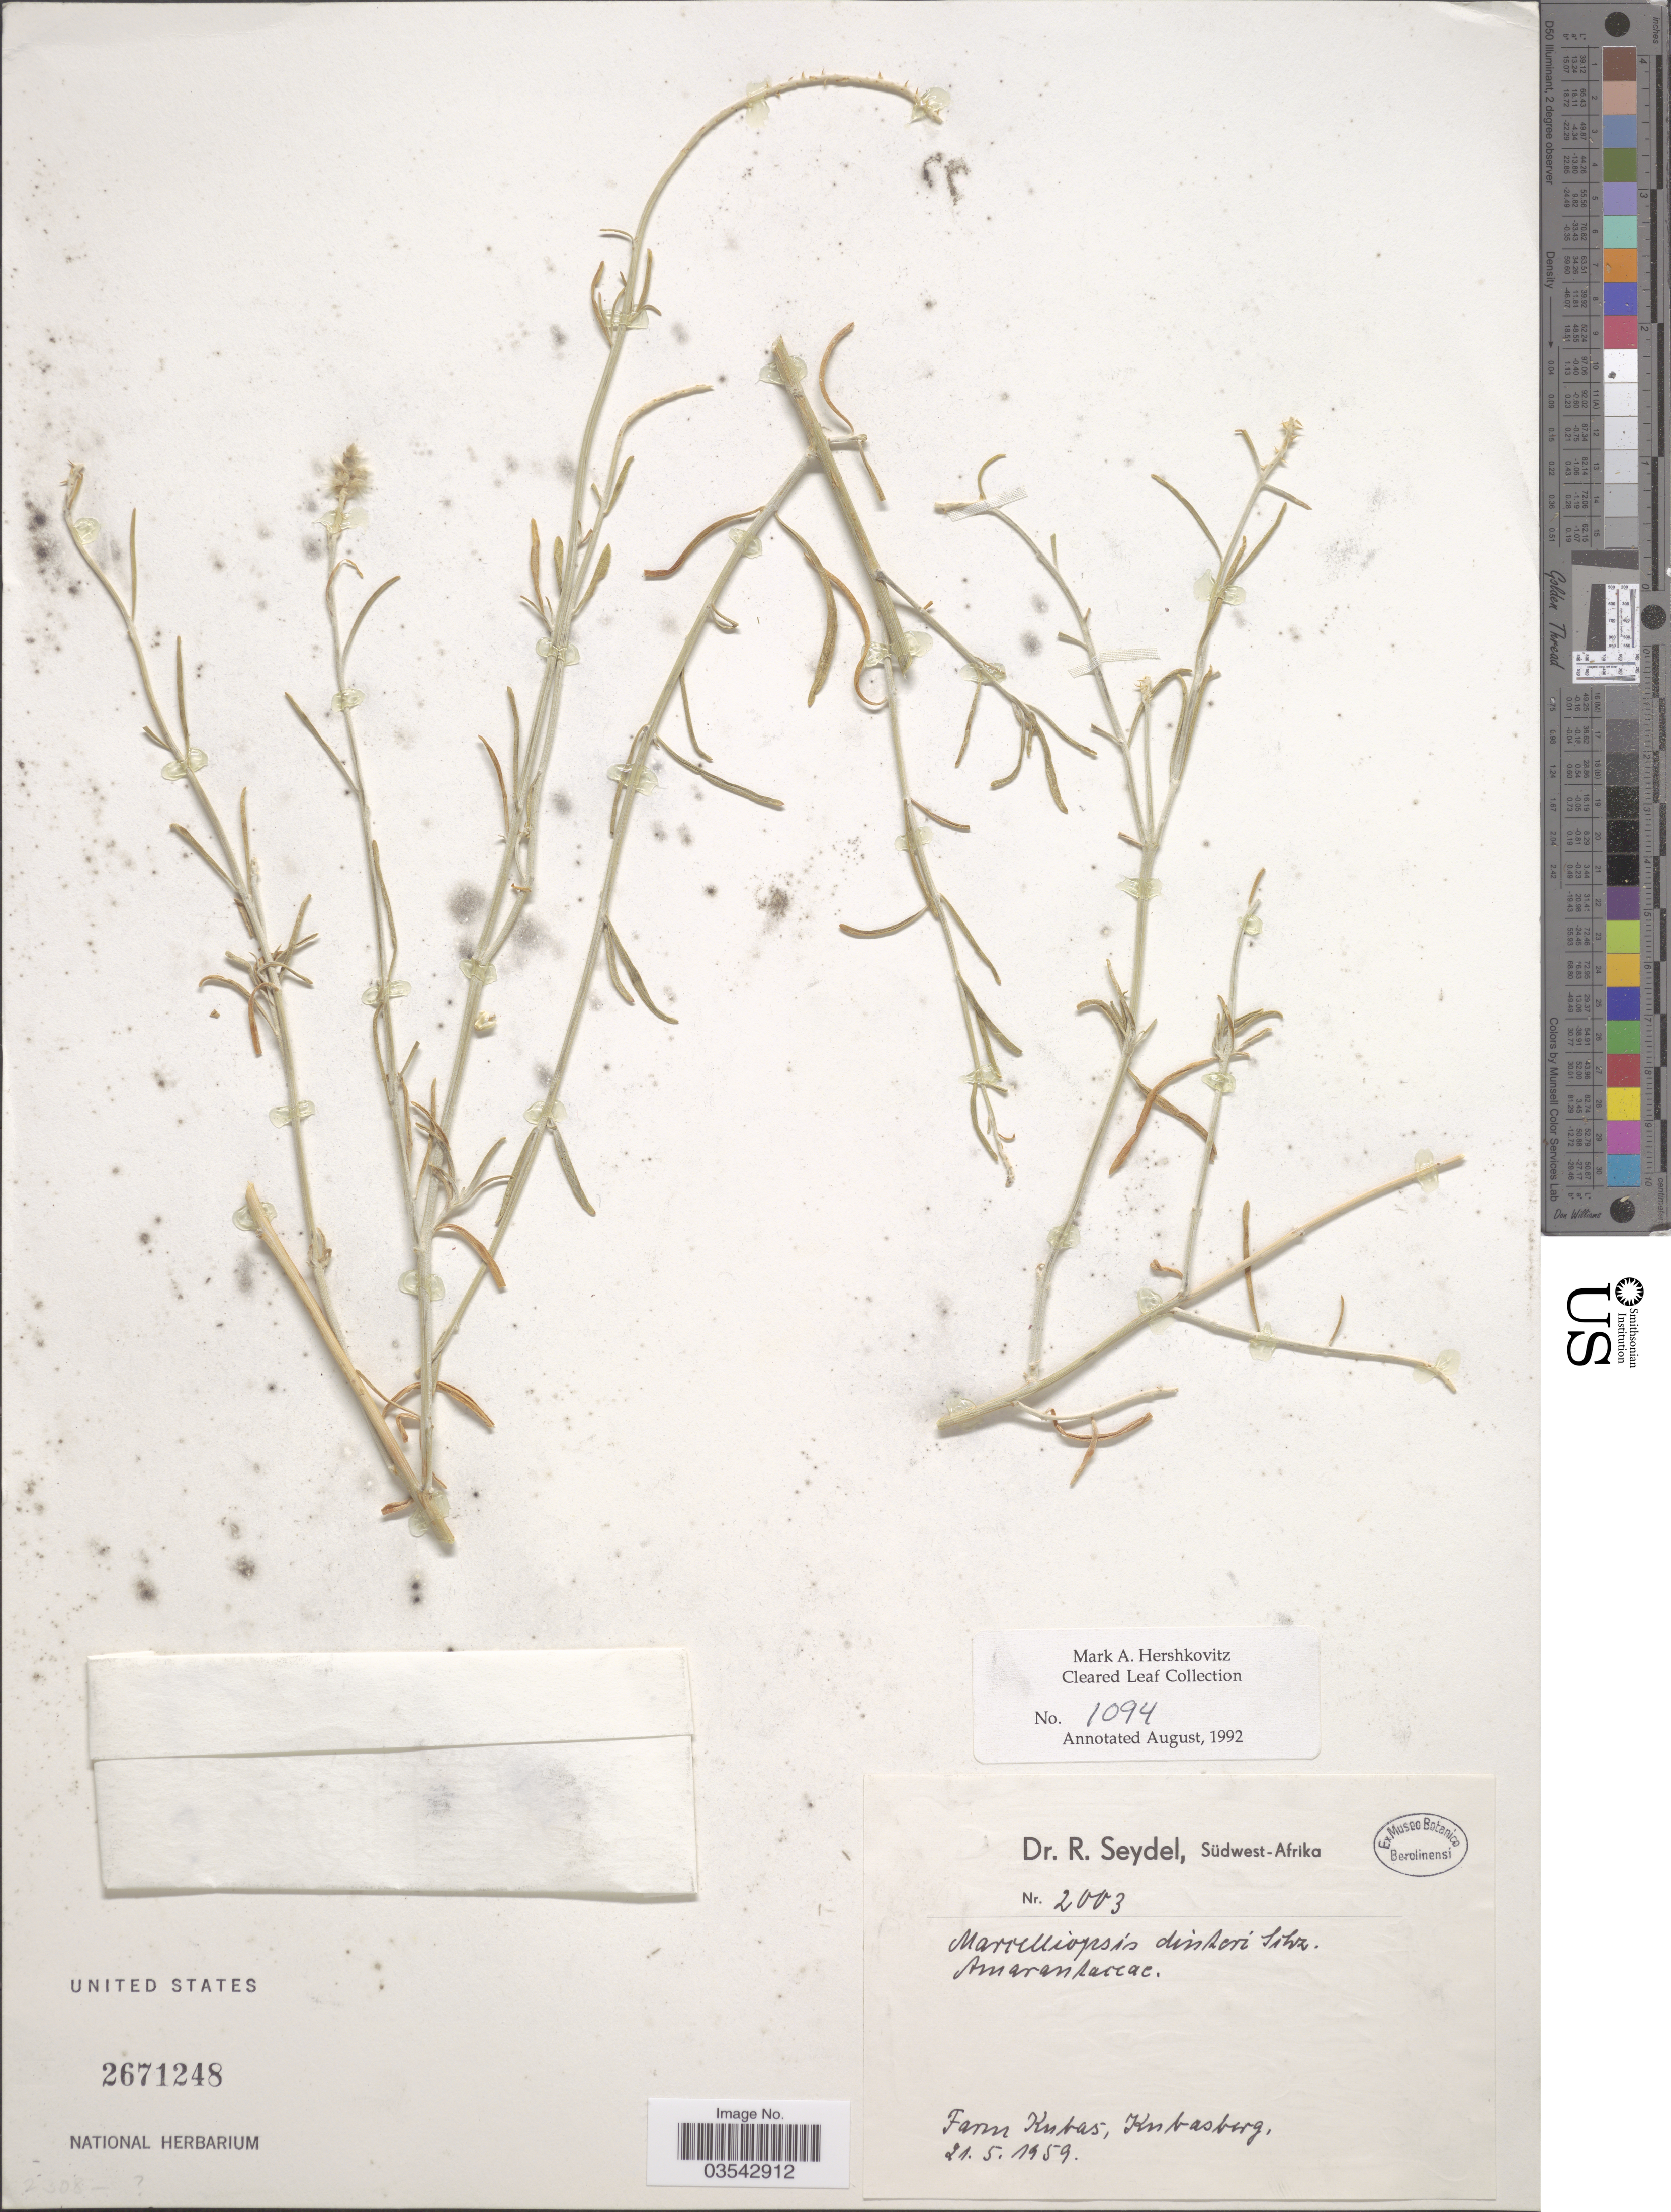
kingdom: Plantae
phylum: Tracheophyta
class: Magnoliopsida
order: Caryophyllales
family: Amaranthaceae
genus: Marcelliopsis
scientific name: Marcelliopsis dinteri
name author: (Schinz) Schinz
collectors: R. Seydel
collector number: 2003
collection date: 1959-05-21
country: Namibia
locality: Südwest-Afrika. Farm Kubas, Kubasberg.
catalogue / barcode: US 2671248